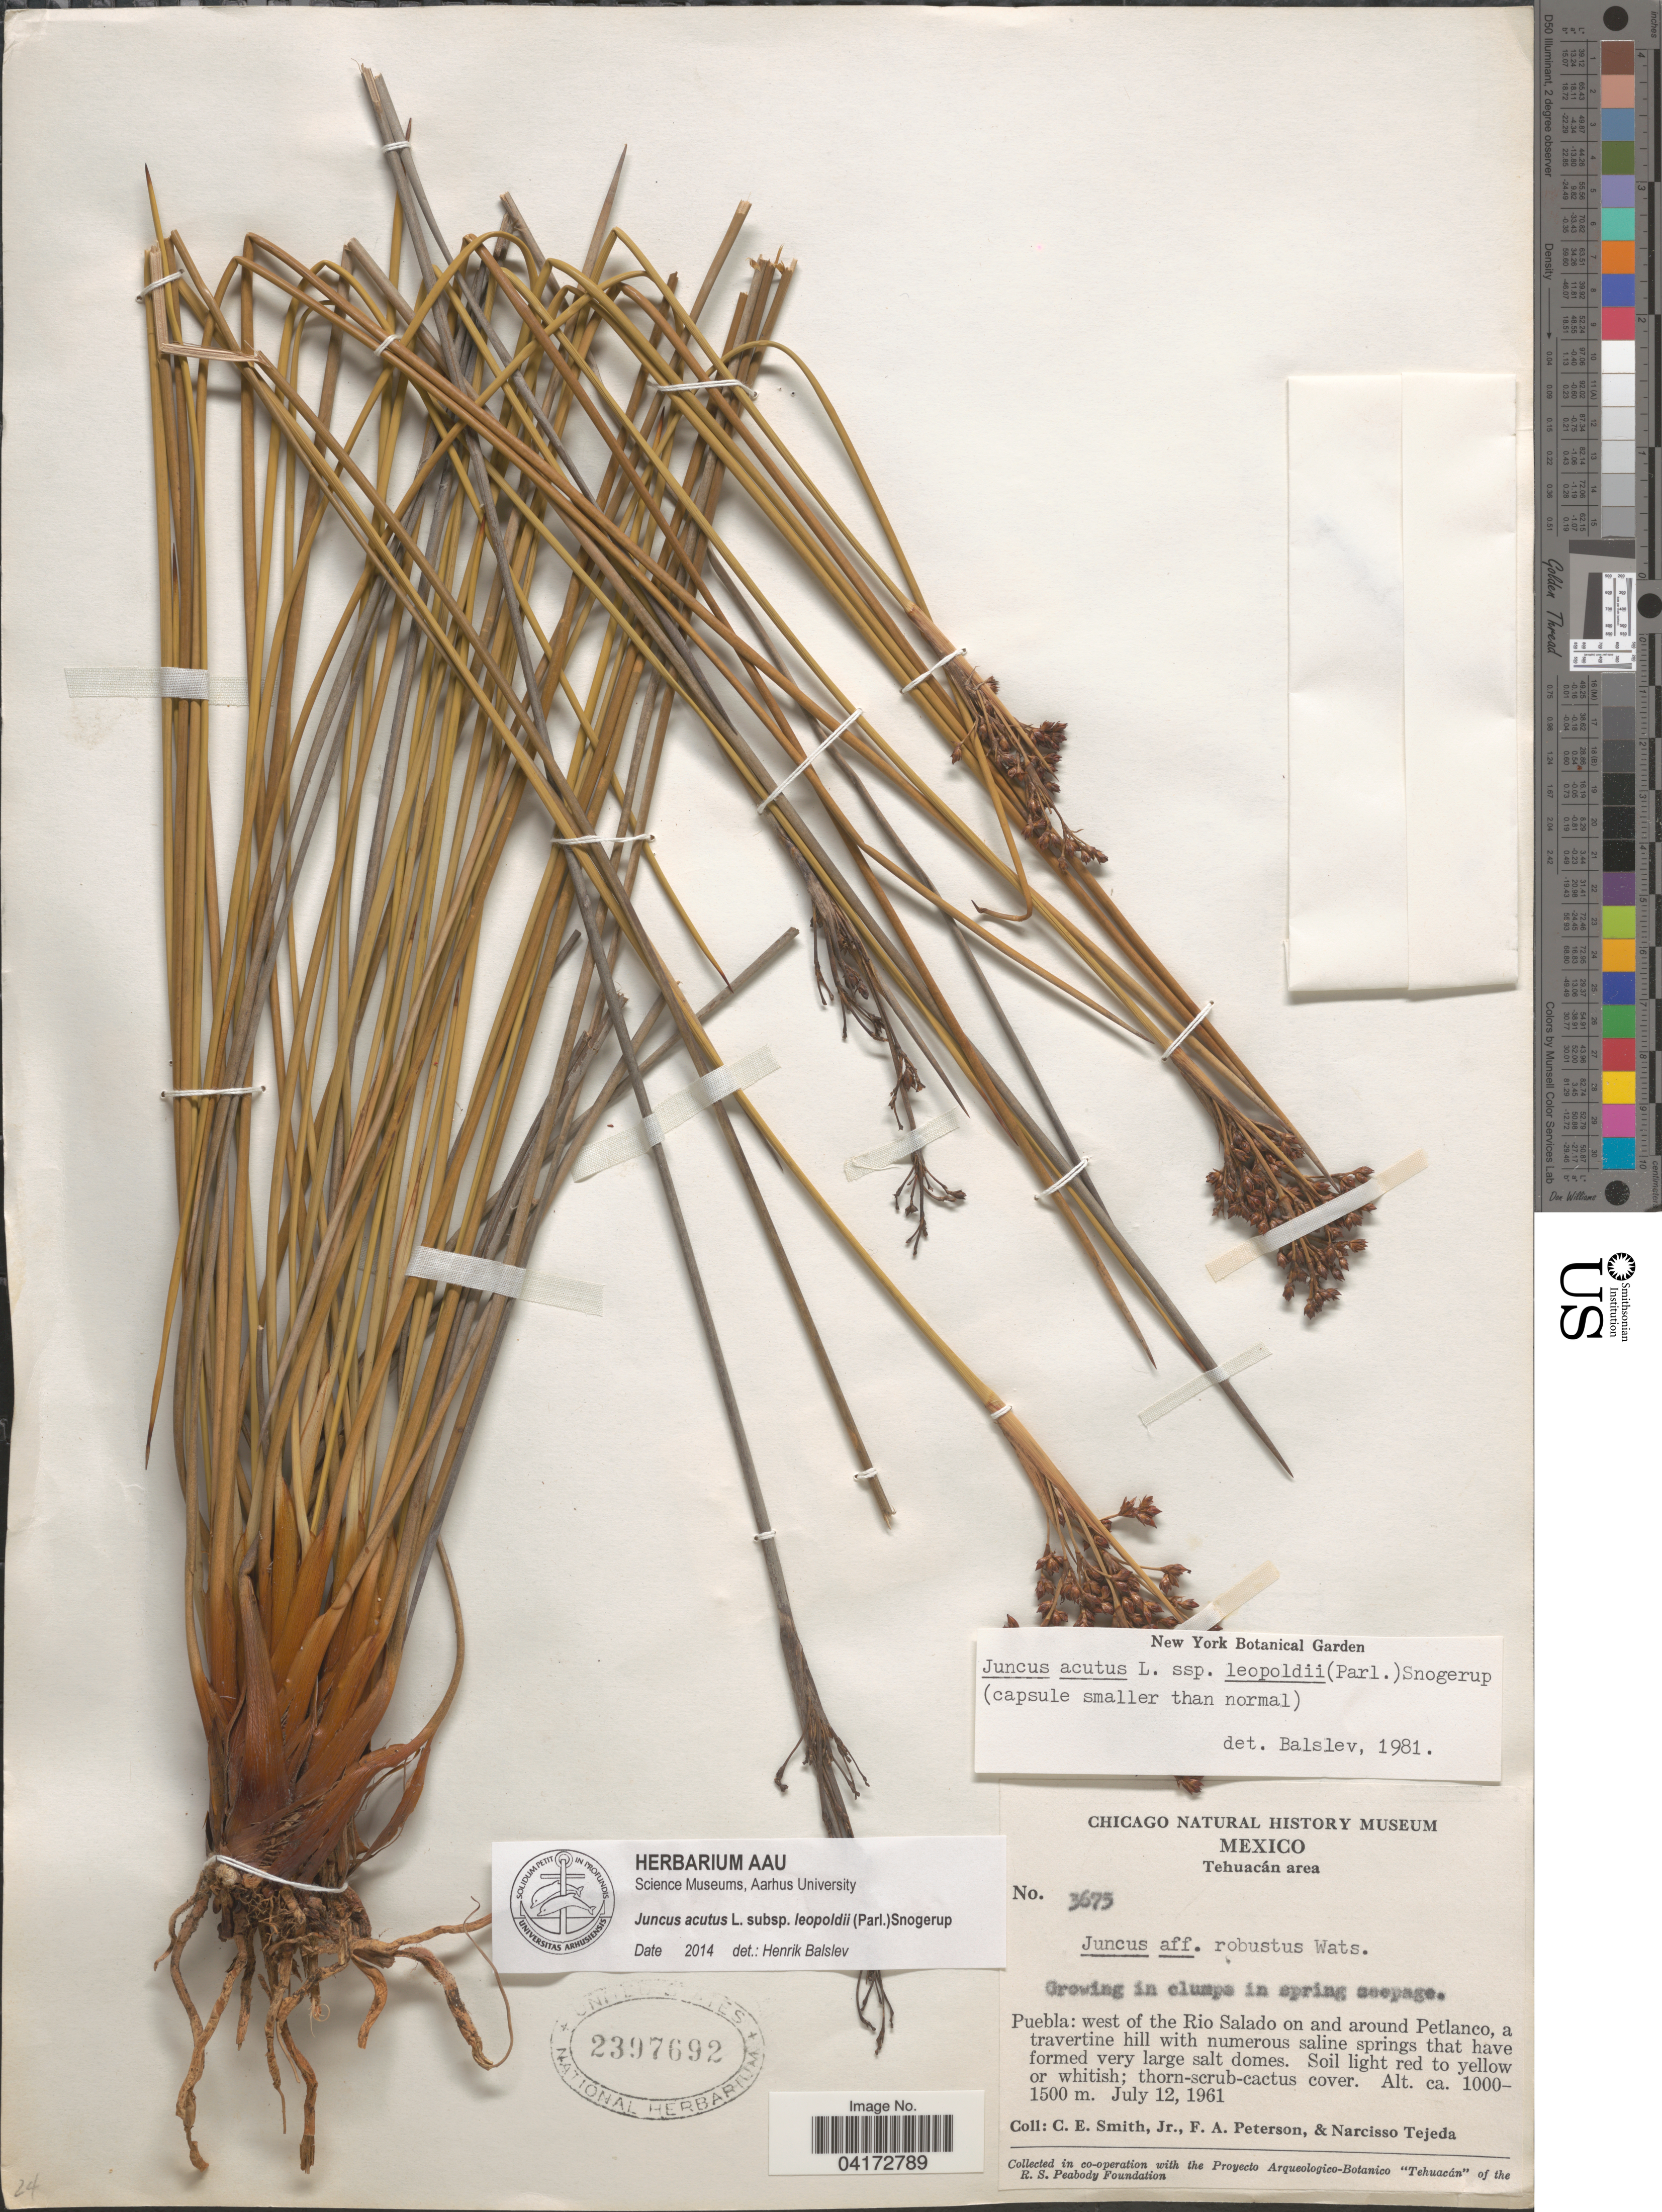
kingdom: Plantae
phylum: Tracheophyta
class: Liliopsida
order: Poales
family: Juncaceae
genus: Juncus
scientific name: Juncus acutus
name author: L.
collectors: C. E. Smith Jr., F. A. Peterson & N. Tejeda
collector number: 3675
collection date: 1961-07-12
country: Mexico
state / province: Puebla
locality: Tehuacán area. West of the Rio Salado on and around Petlanco.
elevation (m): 1000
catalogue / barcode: US 2397692